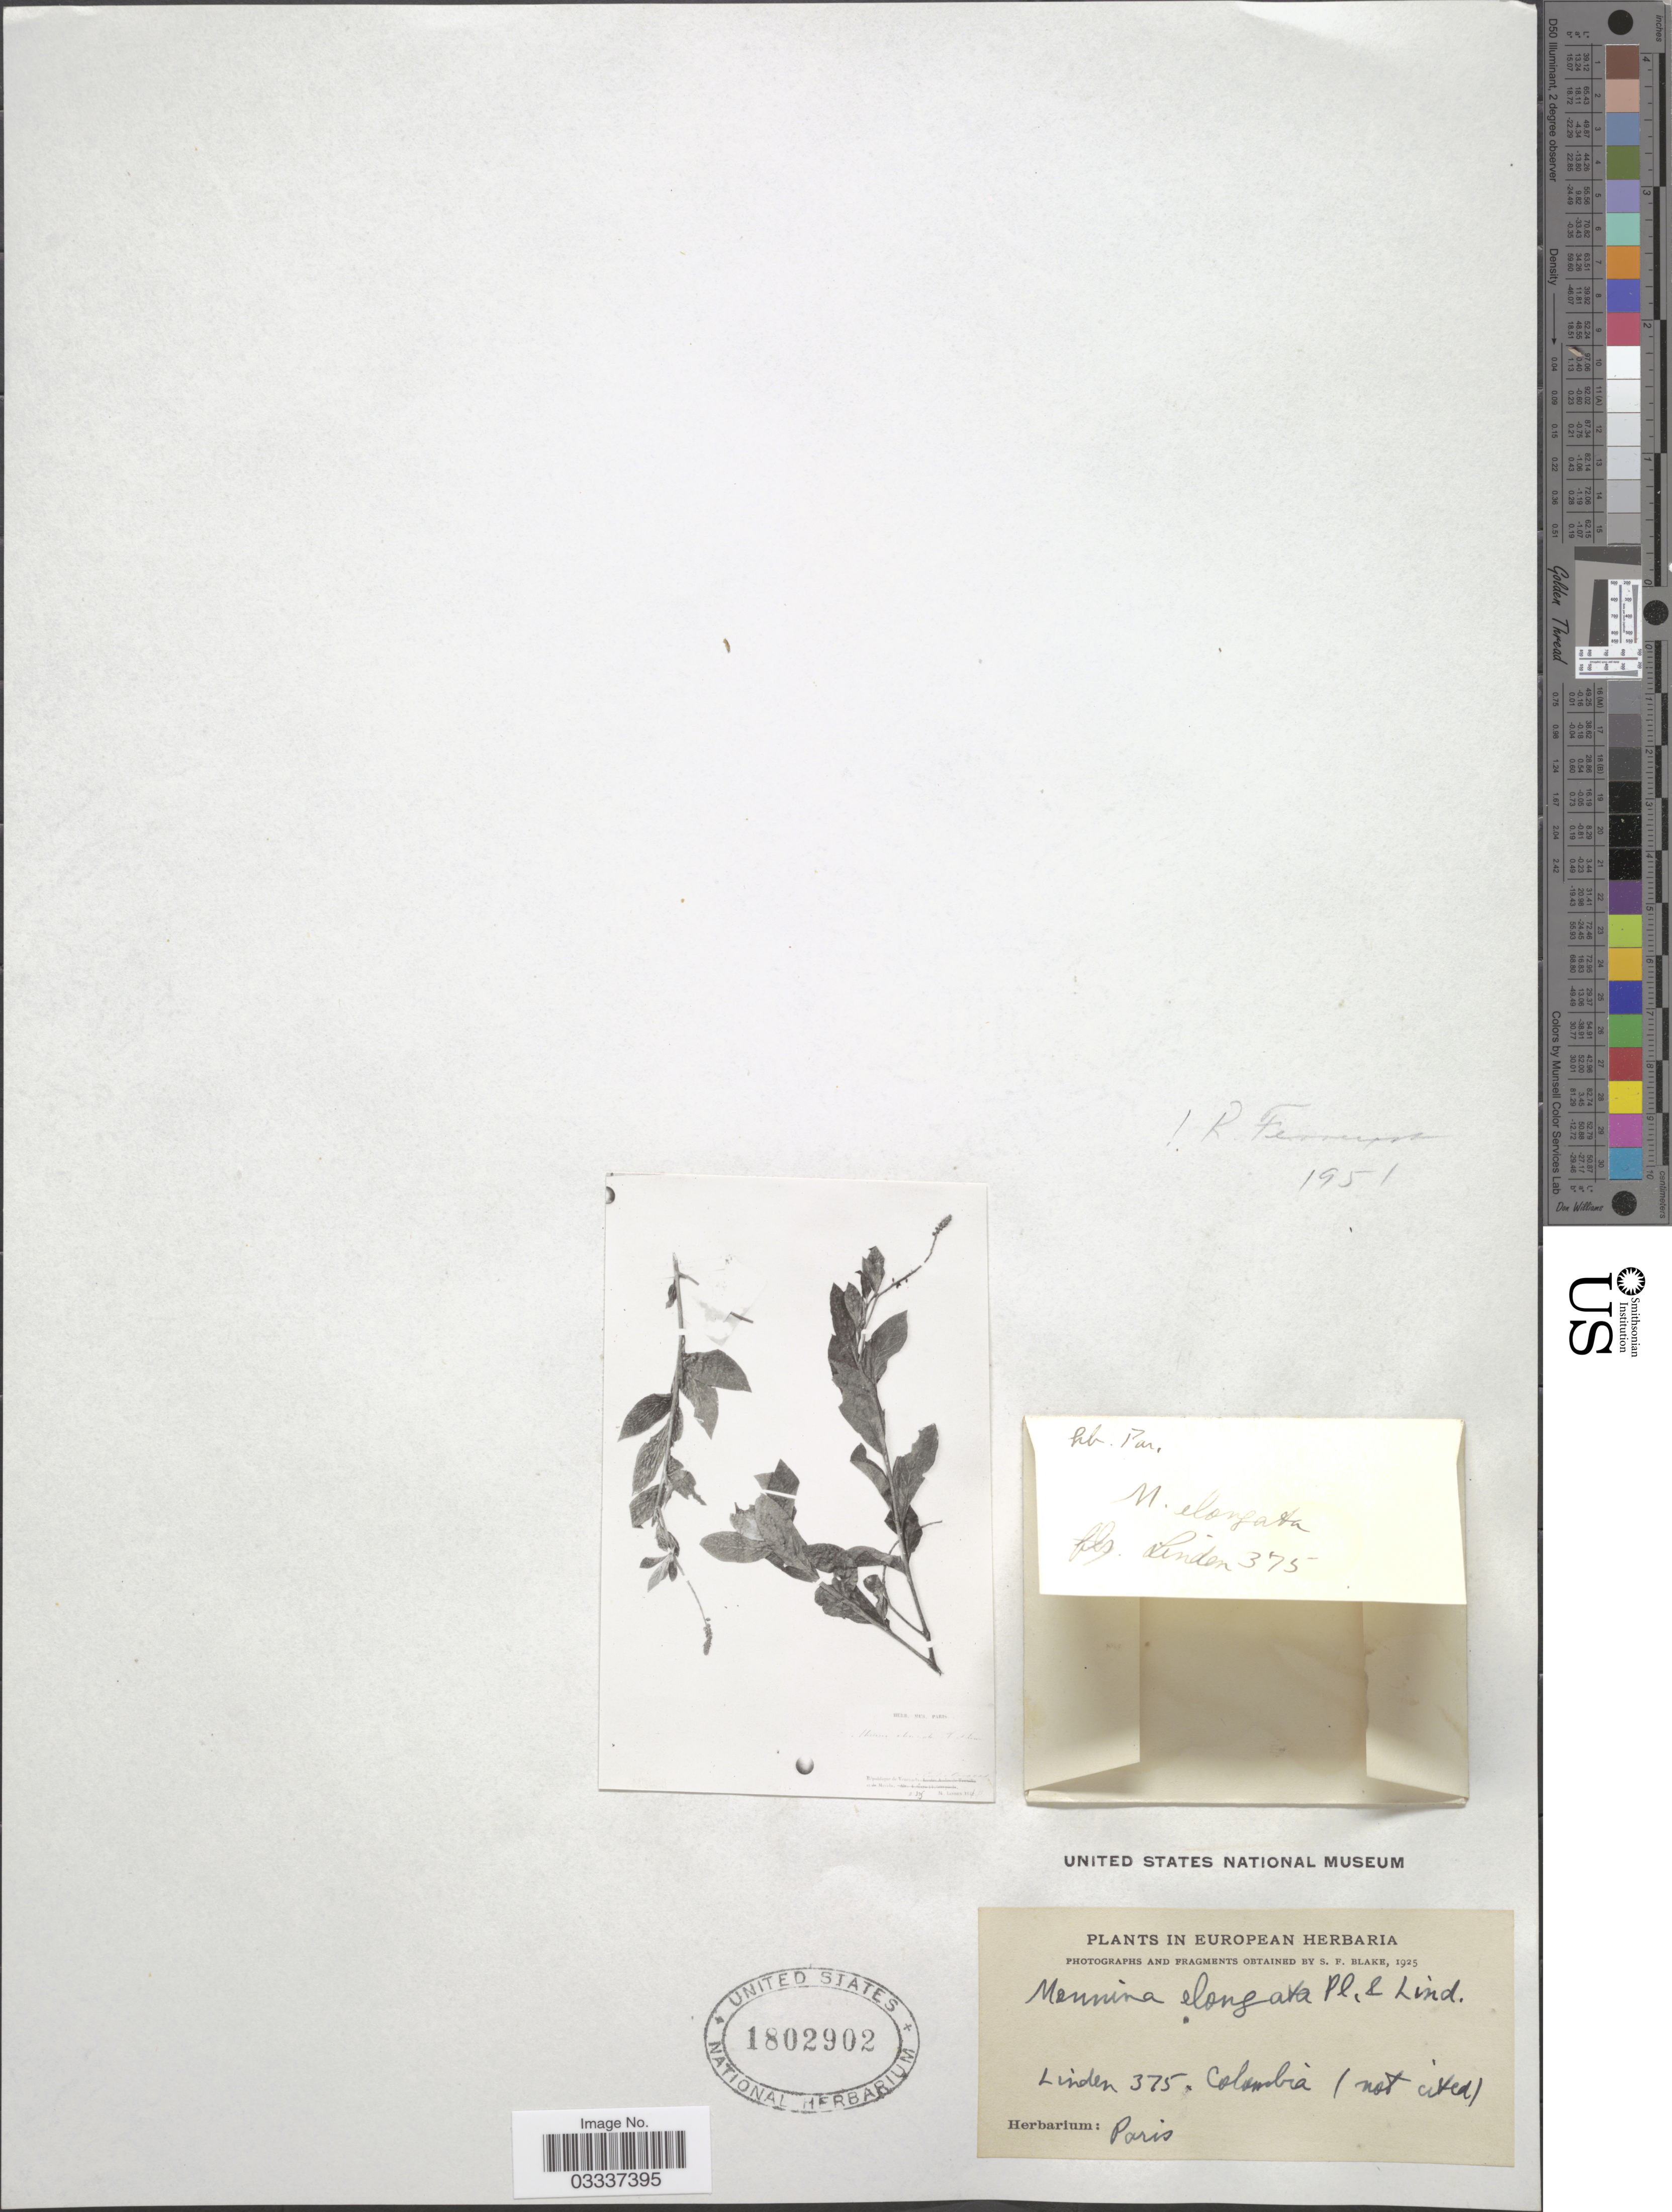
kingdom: Plantae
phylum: Tracheophyta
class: Magnoliopsida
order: Fabales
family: Polygalaceae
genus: Monnina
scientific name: Monnina ebracteata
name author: Ferreyra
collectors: -- Linden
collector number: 375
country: Colombia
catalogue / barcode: US 1802902